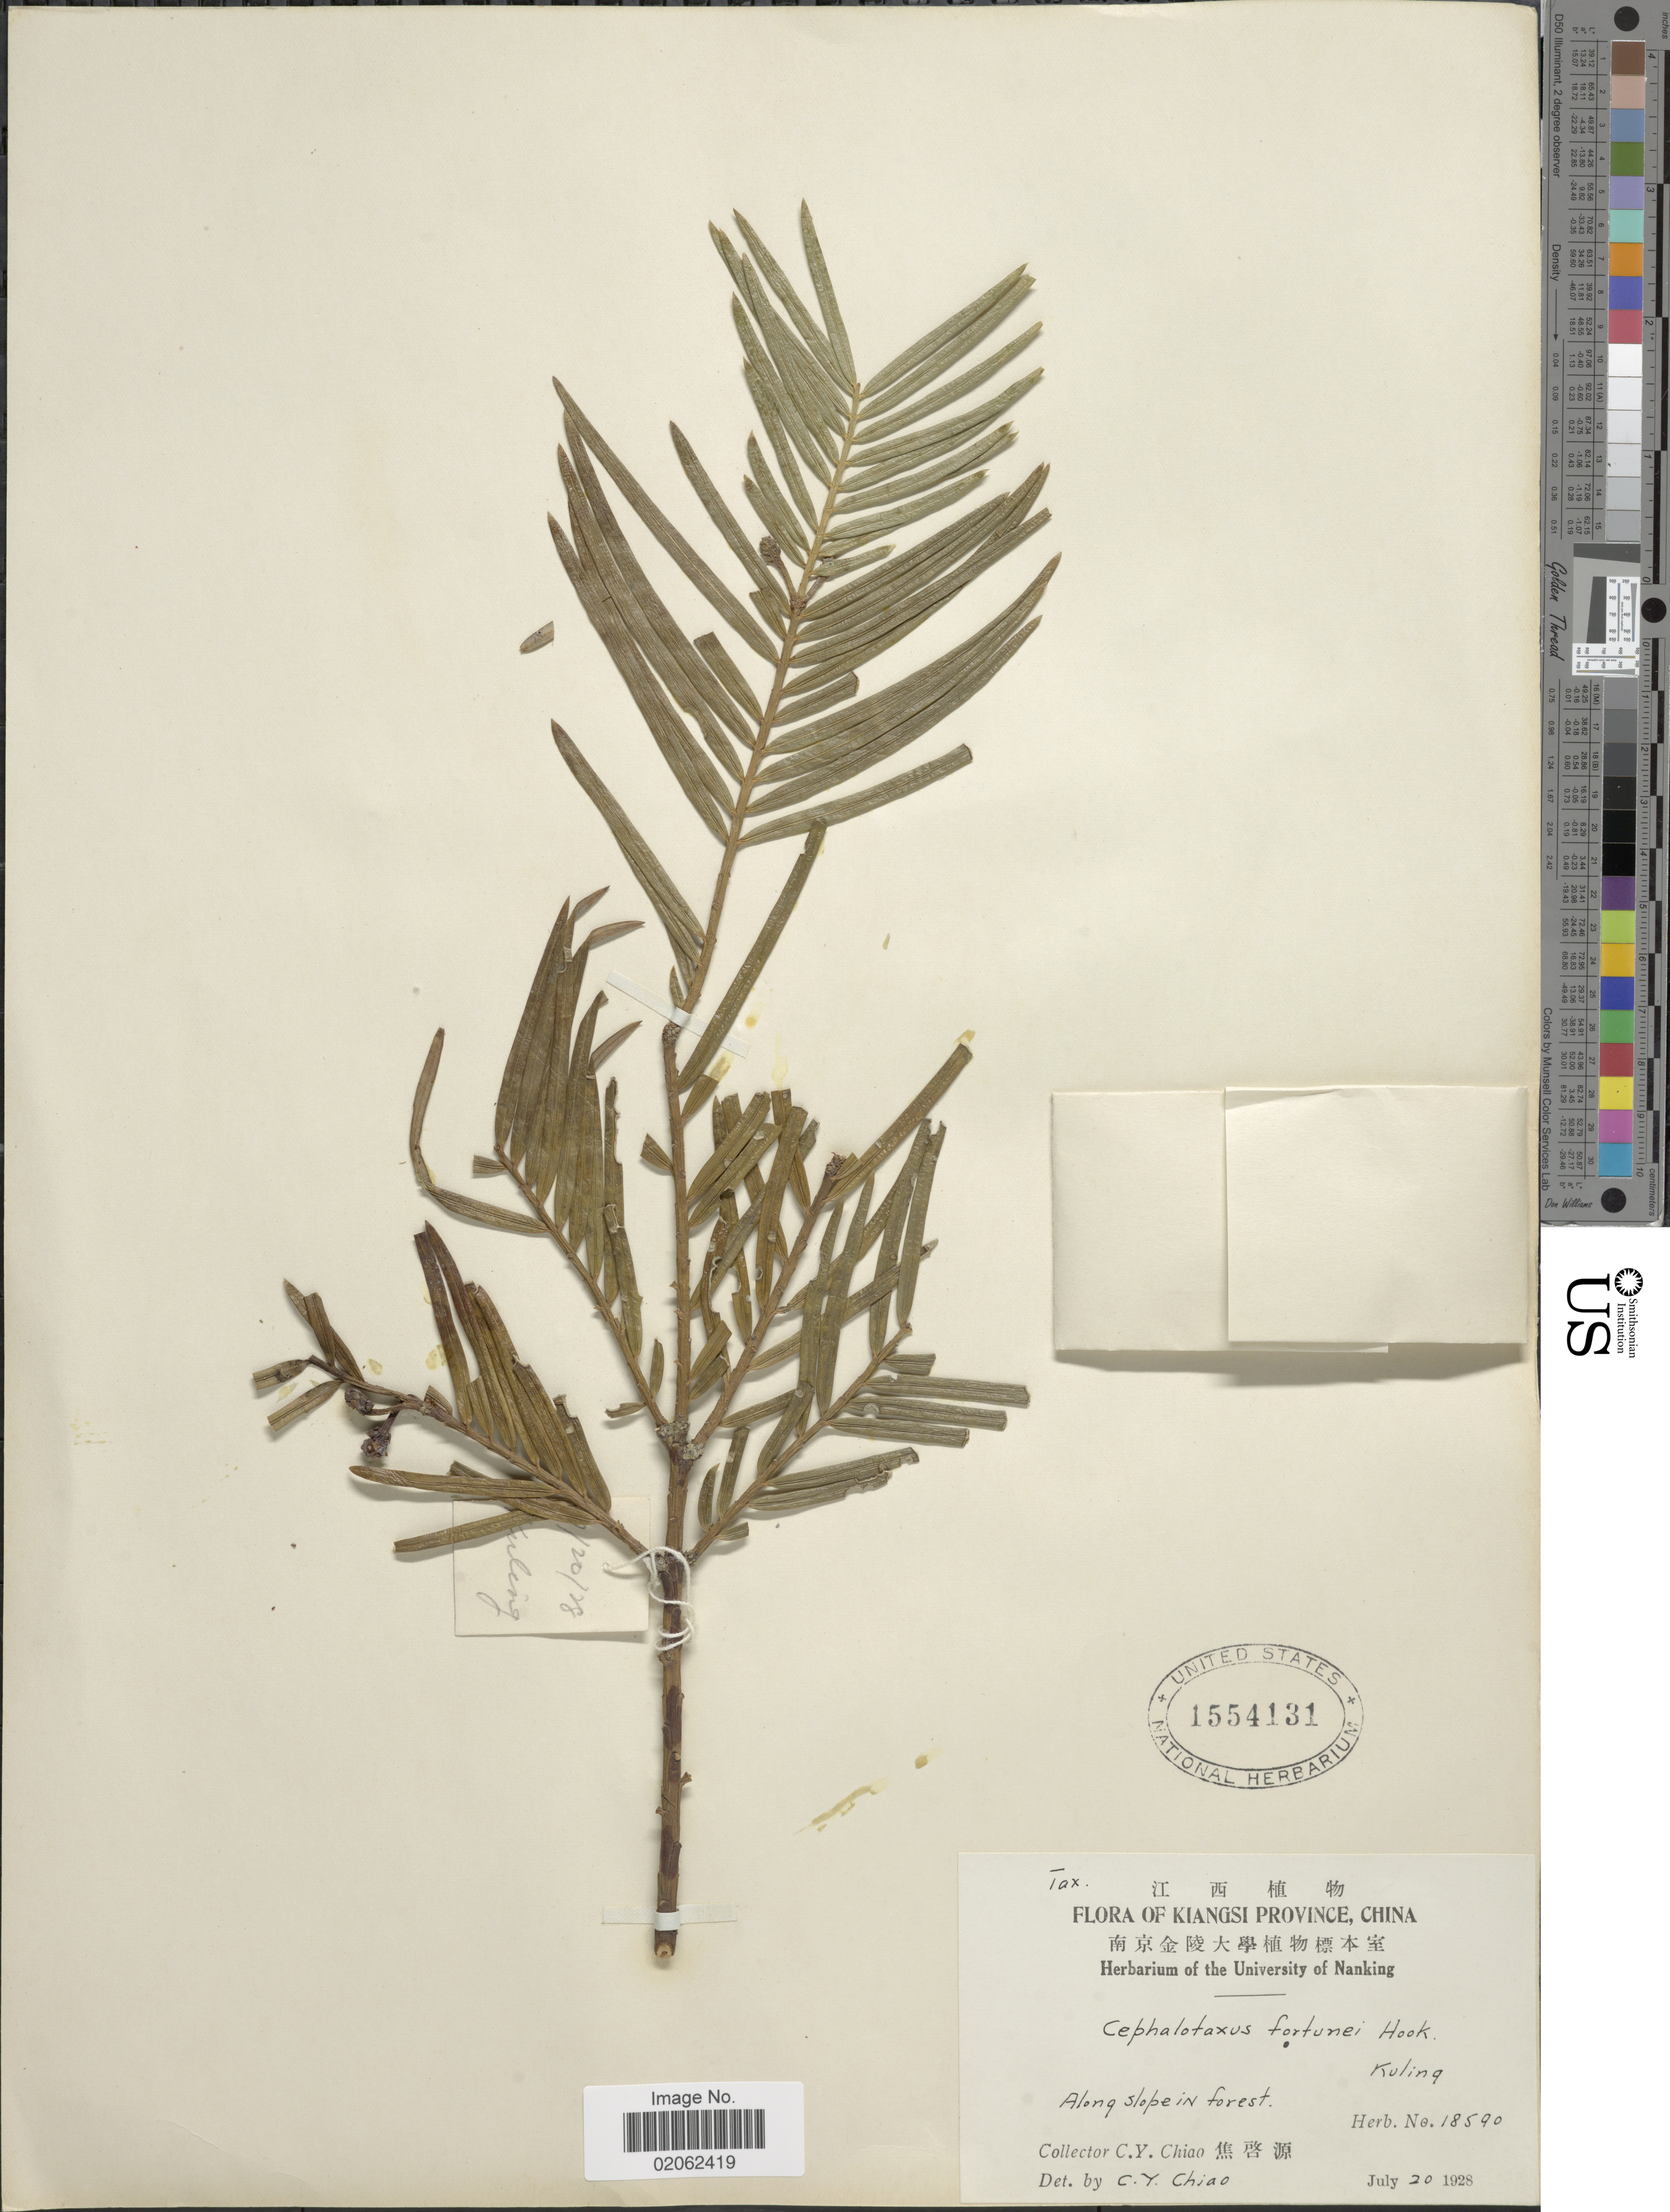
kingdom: Plantae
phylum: Tracheophyta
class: Pinopsida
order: Pinales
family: Cephalotaxaceae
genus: Cephalotaxus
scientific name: Cephalotaxus fortunei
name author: Hook.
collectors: C. Y. Chiao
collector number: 18590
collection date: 1928-07-20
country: China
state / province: Jiangxi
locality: Kiangsi Province. Along slope in forest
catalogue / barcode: US 1554131